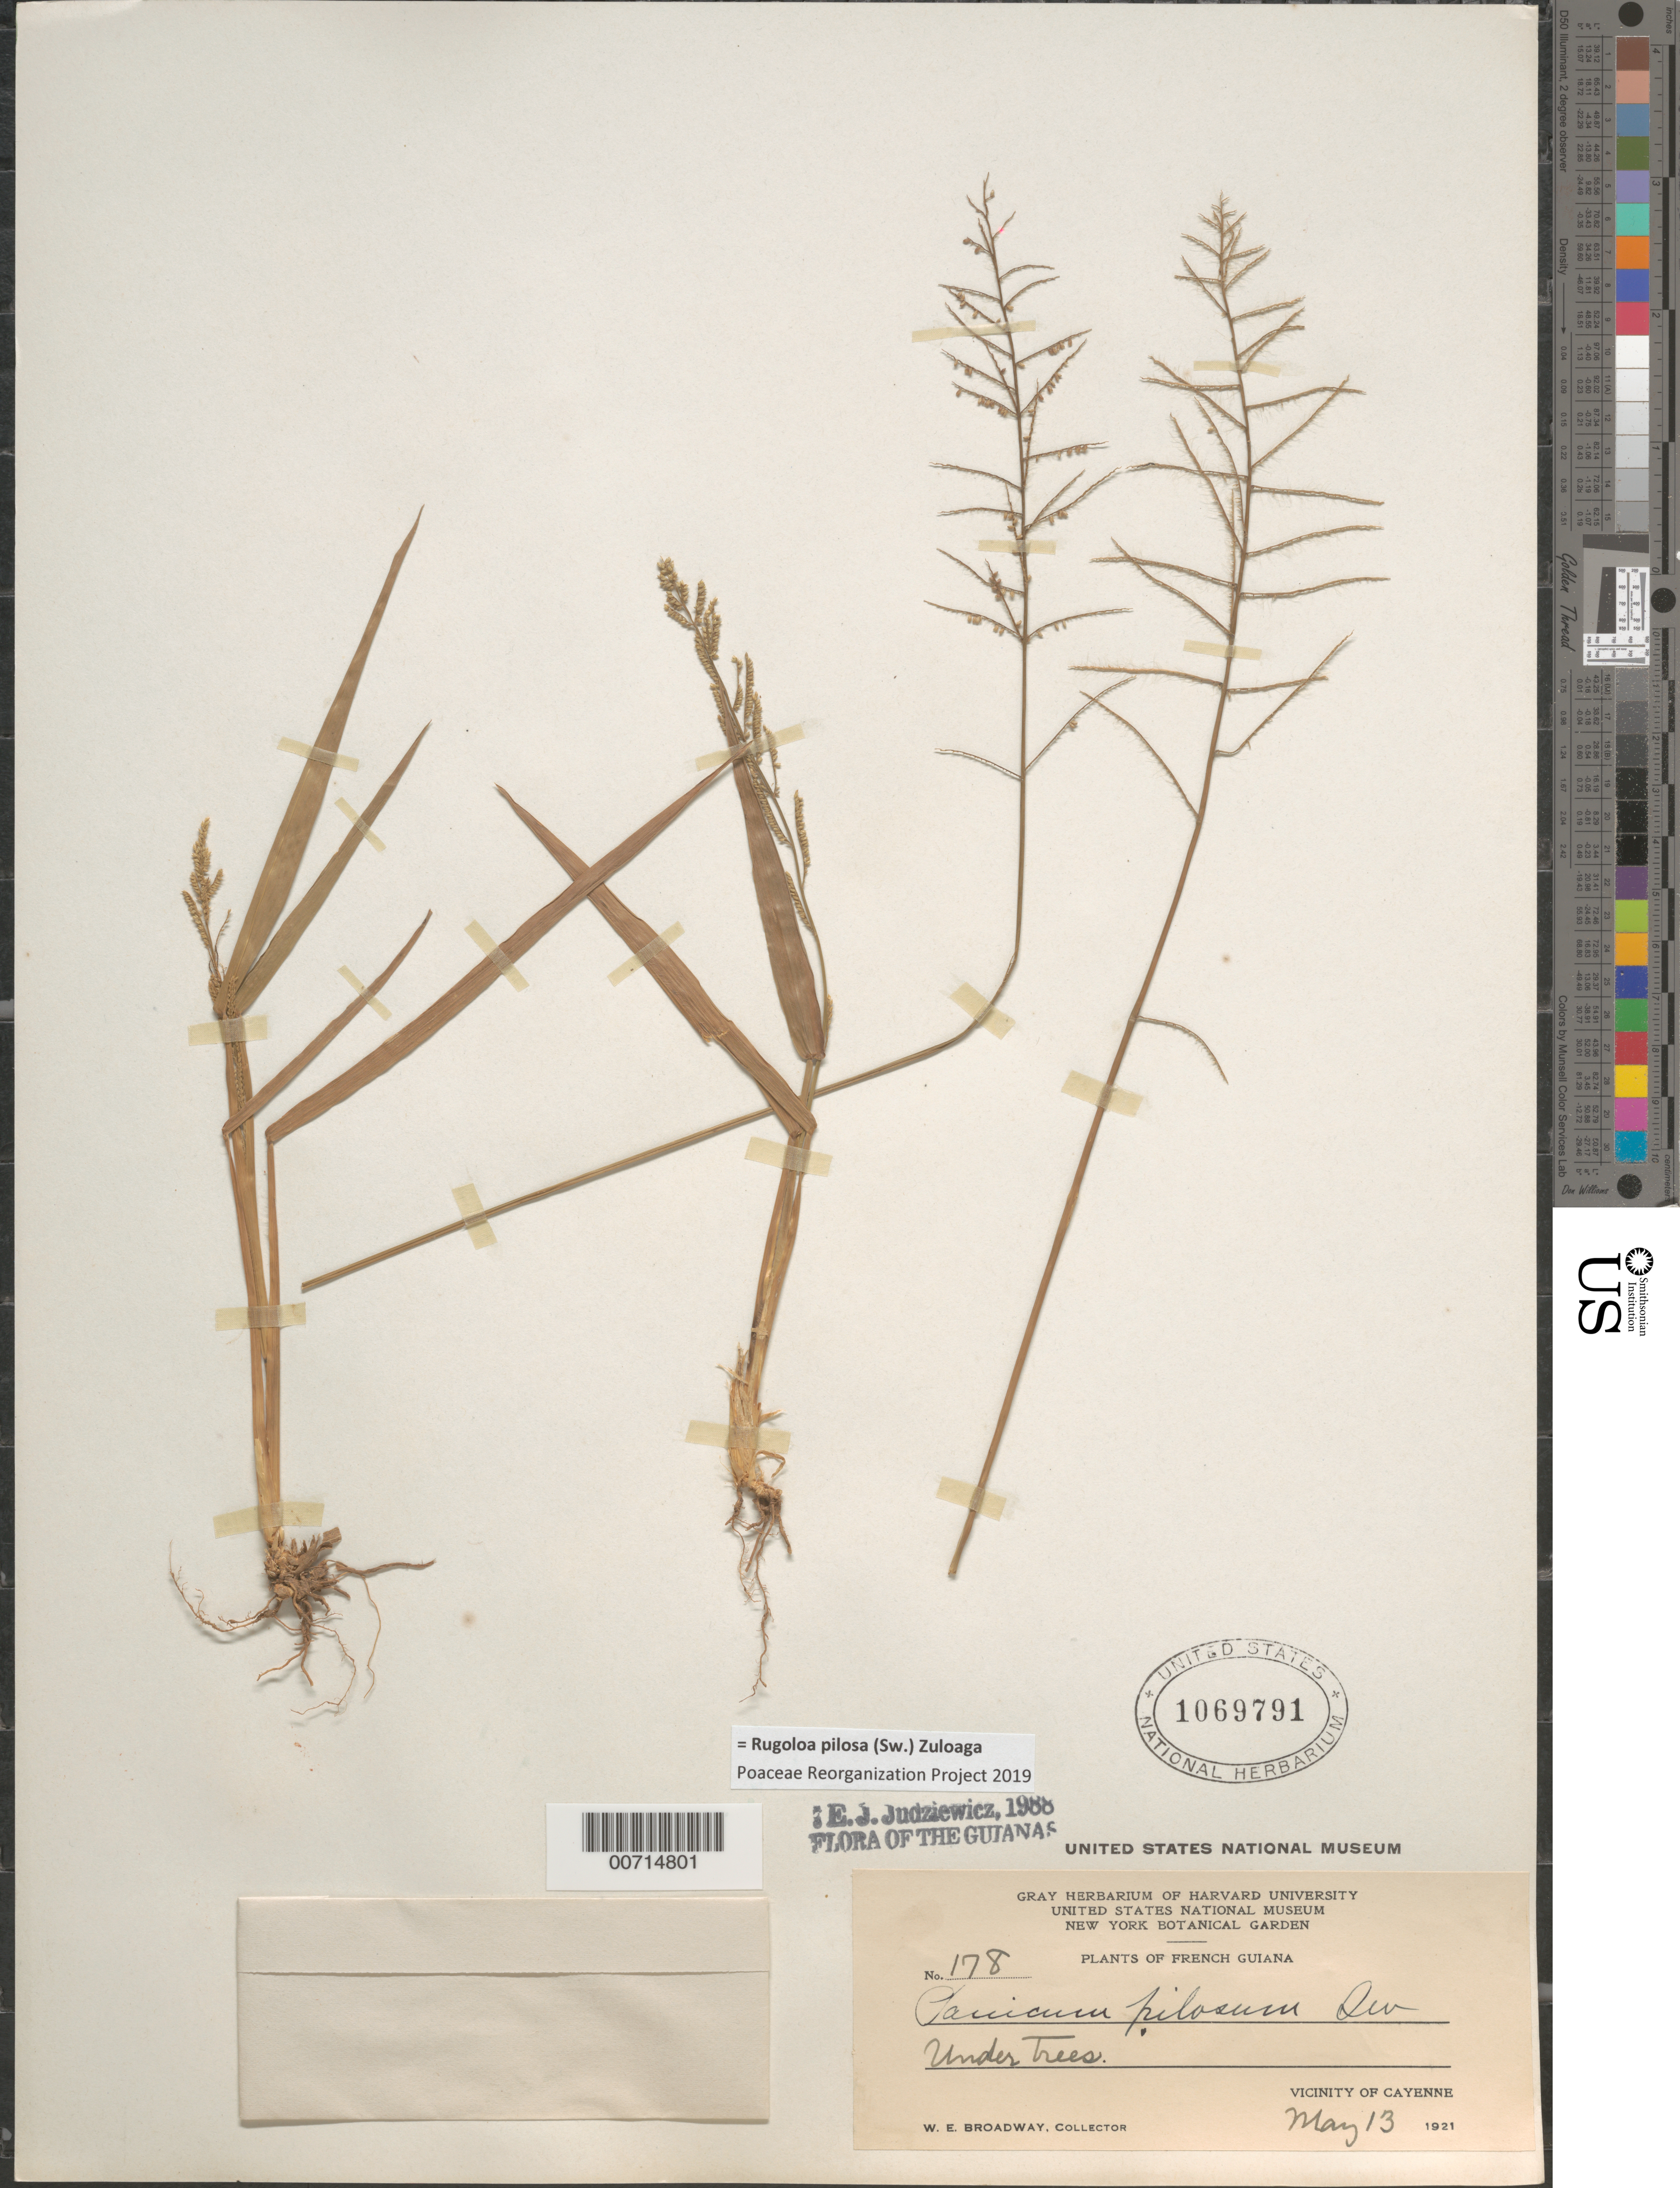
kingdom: Plantae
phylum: Tracheophyta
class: Liliopsida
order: Poales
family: Poaceae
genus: Panicum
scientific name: Panicum pilosum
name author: Sw.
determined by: Judziewicz, E. J.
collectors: W. E. Broadway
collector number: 178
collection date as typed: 13-May-21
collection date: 1921-05-13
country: French Guiana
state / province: Cayenne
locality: Cayenne, vic.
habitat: Under trees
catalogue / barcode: US 1069791